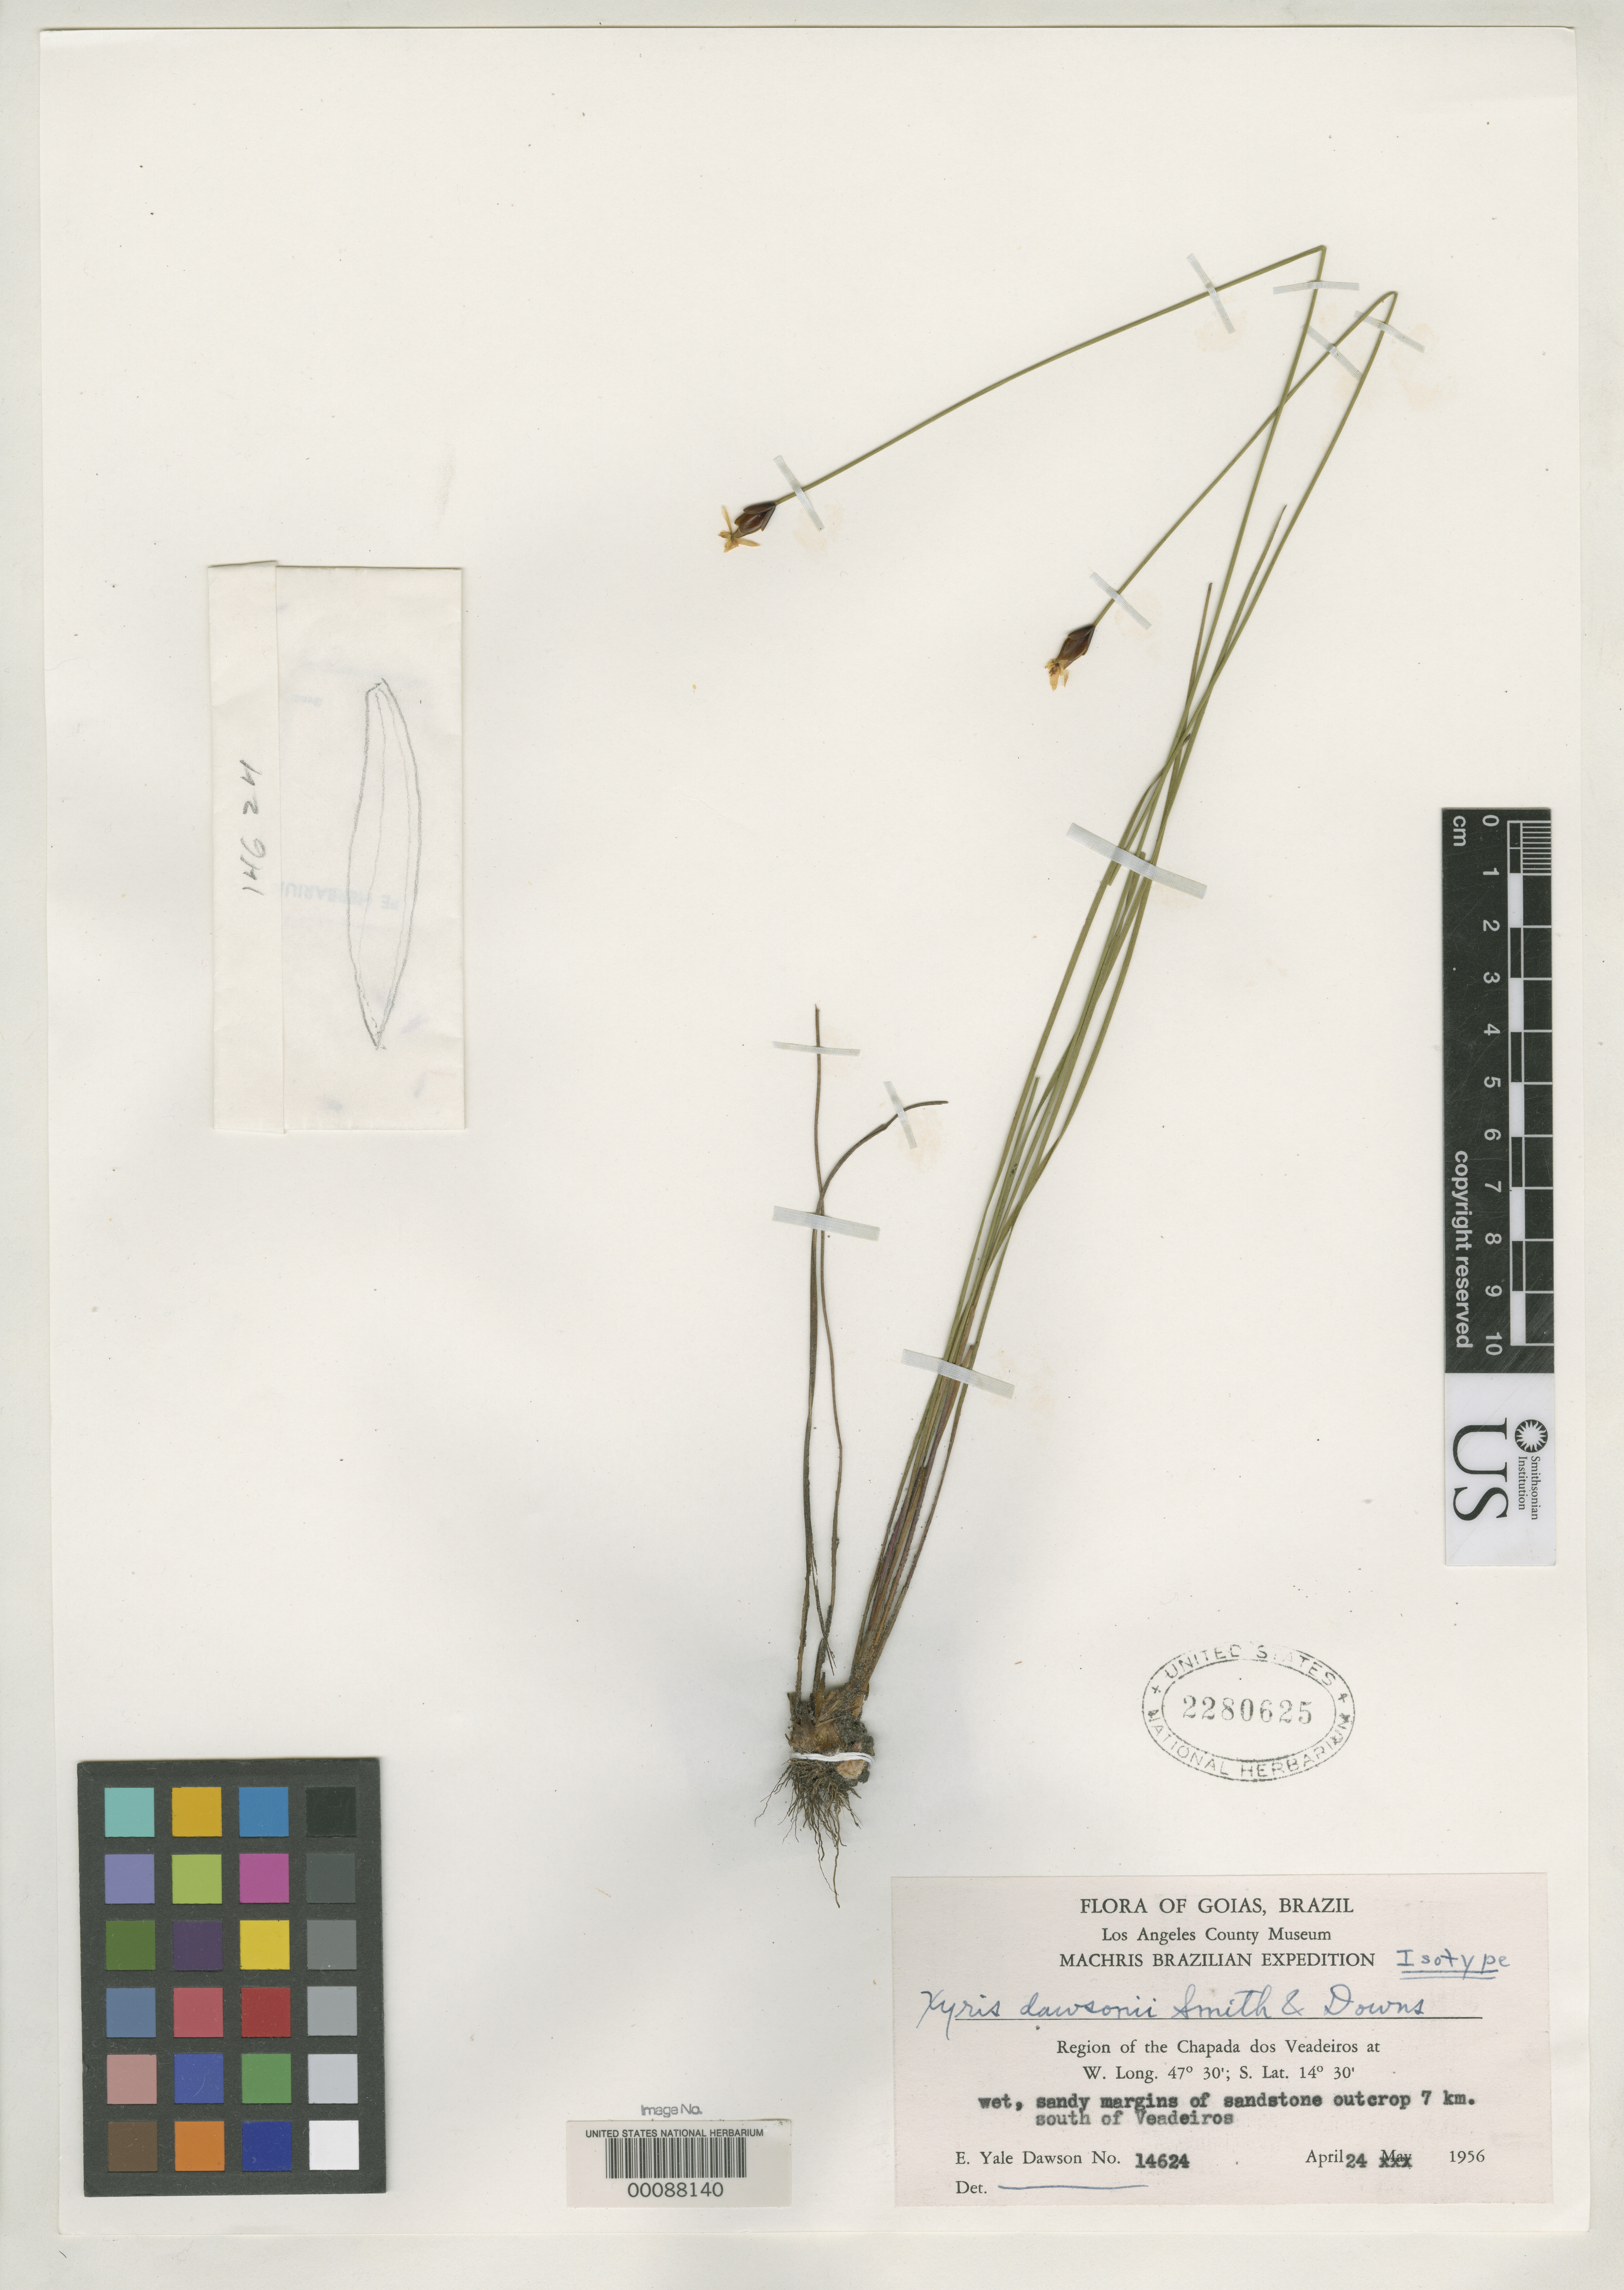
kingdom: Plantae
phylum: Tracheophyta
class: Liliopsida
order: Poales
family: Xyridaceae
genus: Xyris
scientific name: Xyris dawsonii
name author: L.B. Sm. & Downs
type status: Isotype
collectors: E. Y. Dawson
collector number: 14624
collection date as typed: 24 Apr 1956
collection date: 1956-04-24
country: Brazil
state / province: Goiás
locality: South of Veadeiros.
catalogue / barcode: US 2280625